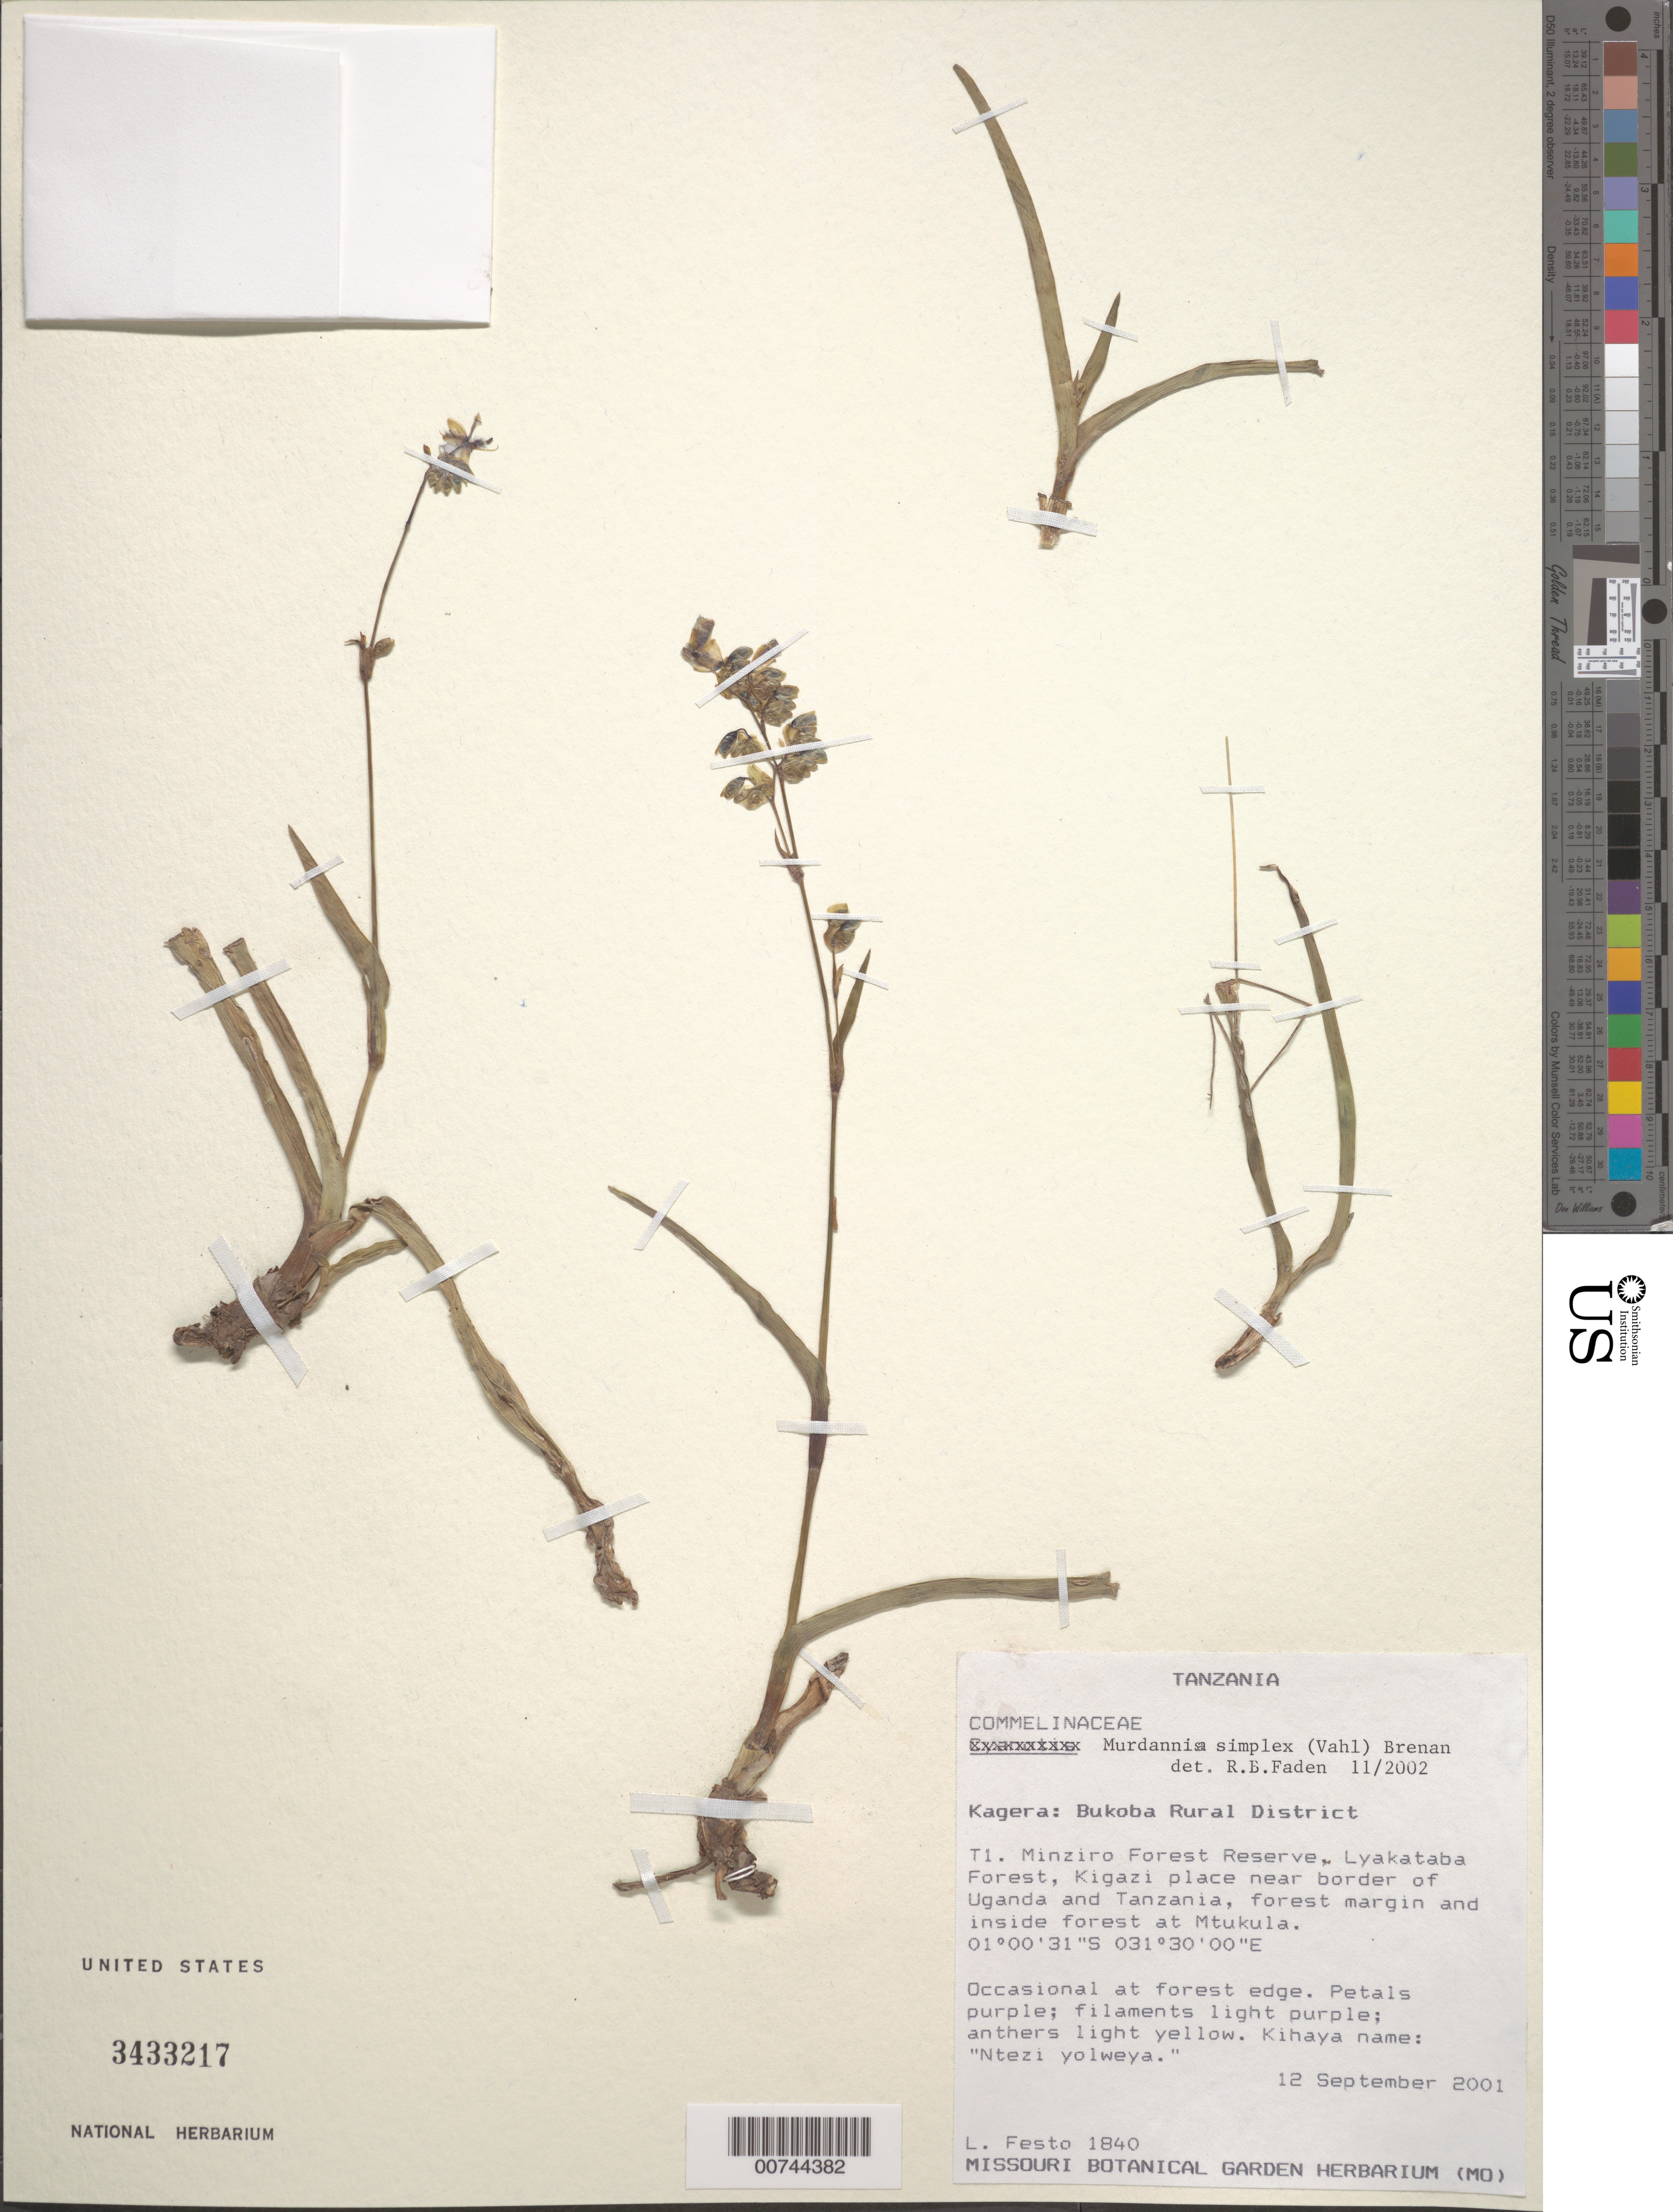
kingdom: Plantae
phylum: Tracheophyta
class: Liliopsida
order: Commelinales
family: Commelinaceae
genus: Murdannia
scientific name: Murdannia simplex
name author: (Vahl) Brenan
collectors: L. Festo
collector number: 1840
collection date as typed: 12 Sep 2001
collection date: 2001-09-12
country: Tanzania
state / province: Kagera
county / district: Bukoba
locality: T1, Minziro Forest Reserve, Lyakataba Forest, Kigazi place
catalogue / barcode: US 3433217